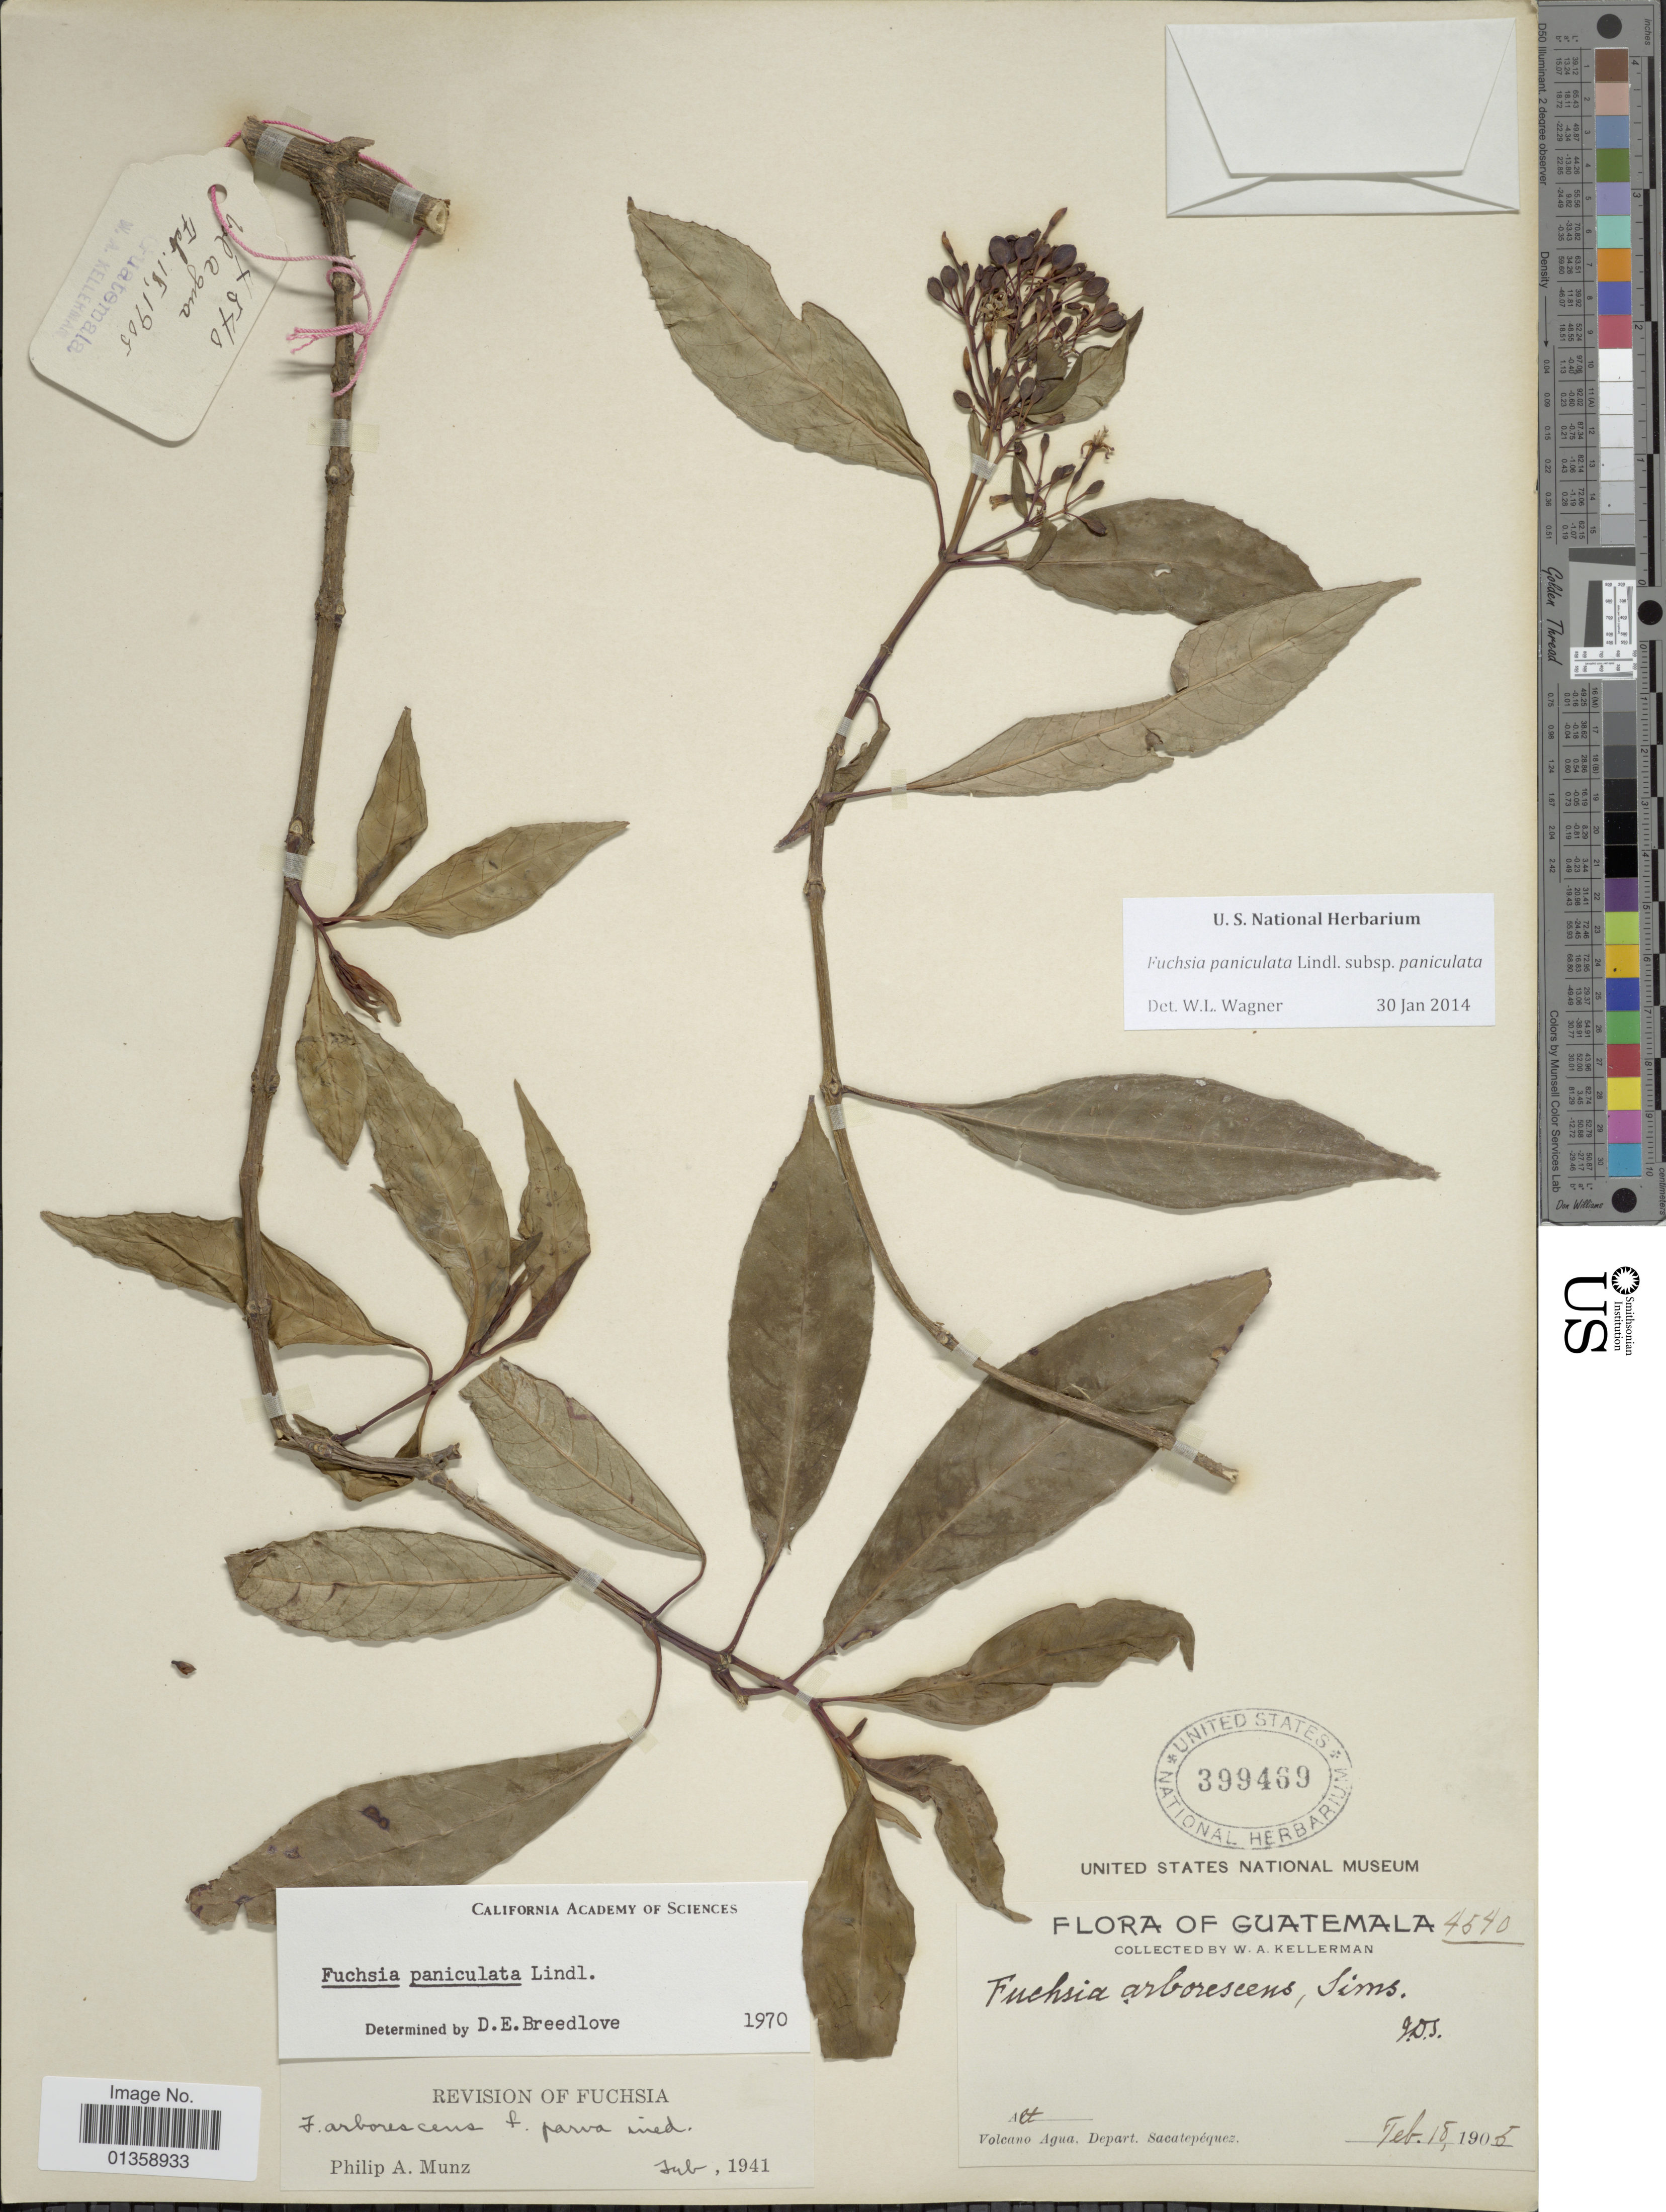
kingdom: Plantae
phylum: Tracheophyta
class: Magnoliopsida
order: Myrtales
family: Onagraceae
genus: Fuchsia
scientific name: Fuchsia paniculata subsp. paniculata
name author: Lindl.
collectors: W. Kellerman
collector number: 4540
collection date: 1905-02-18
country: Guatemala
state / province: Sacatepéquez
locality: Volcano Agua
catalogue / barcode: US 399469